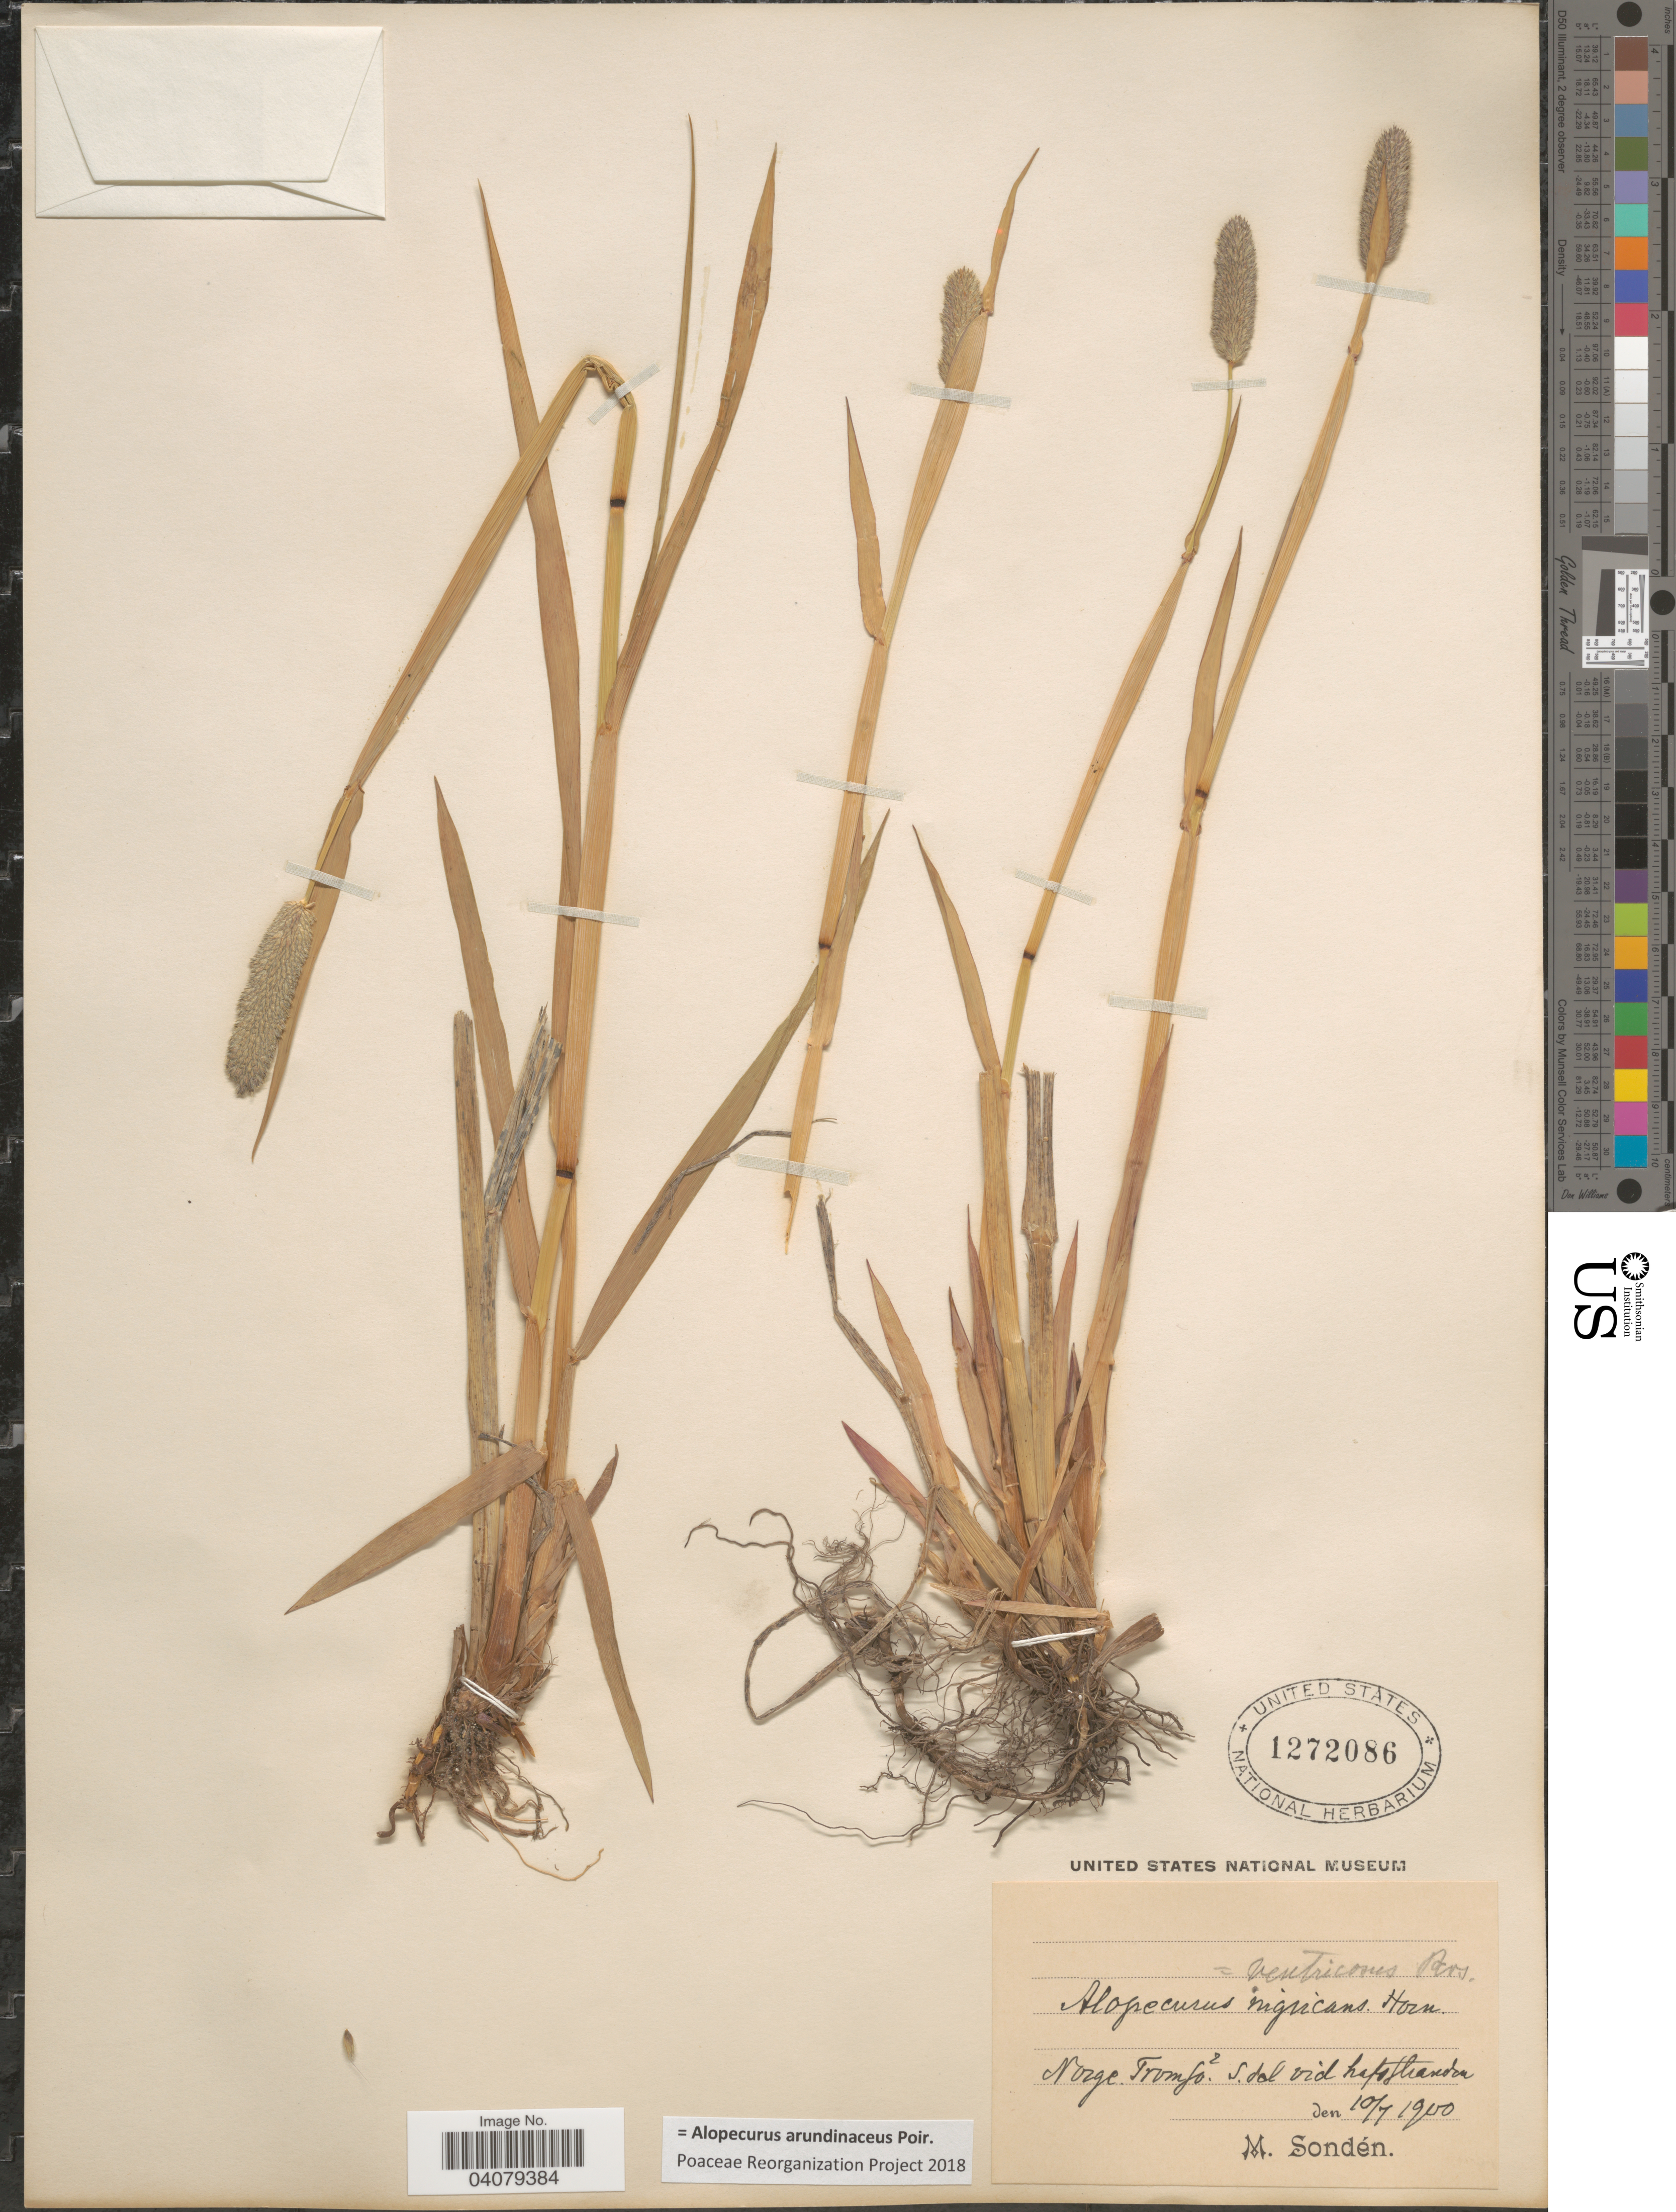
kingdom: Plantae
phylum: Tracheophyta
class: Liliopsida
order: Poales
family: Poaceae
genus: Alopecurus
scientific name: Alopecurus arundinaceus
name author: Poir.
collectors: M. Sondén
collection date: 1900-07-10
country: Norway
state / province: Troms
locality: Norge. Tromsø. S. del vid hafsthanden.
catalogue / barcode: US 1272086